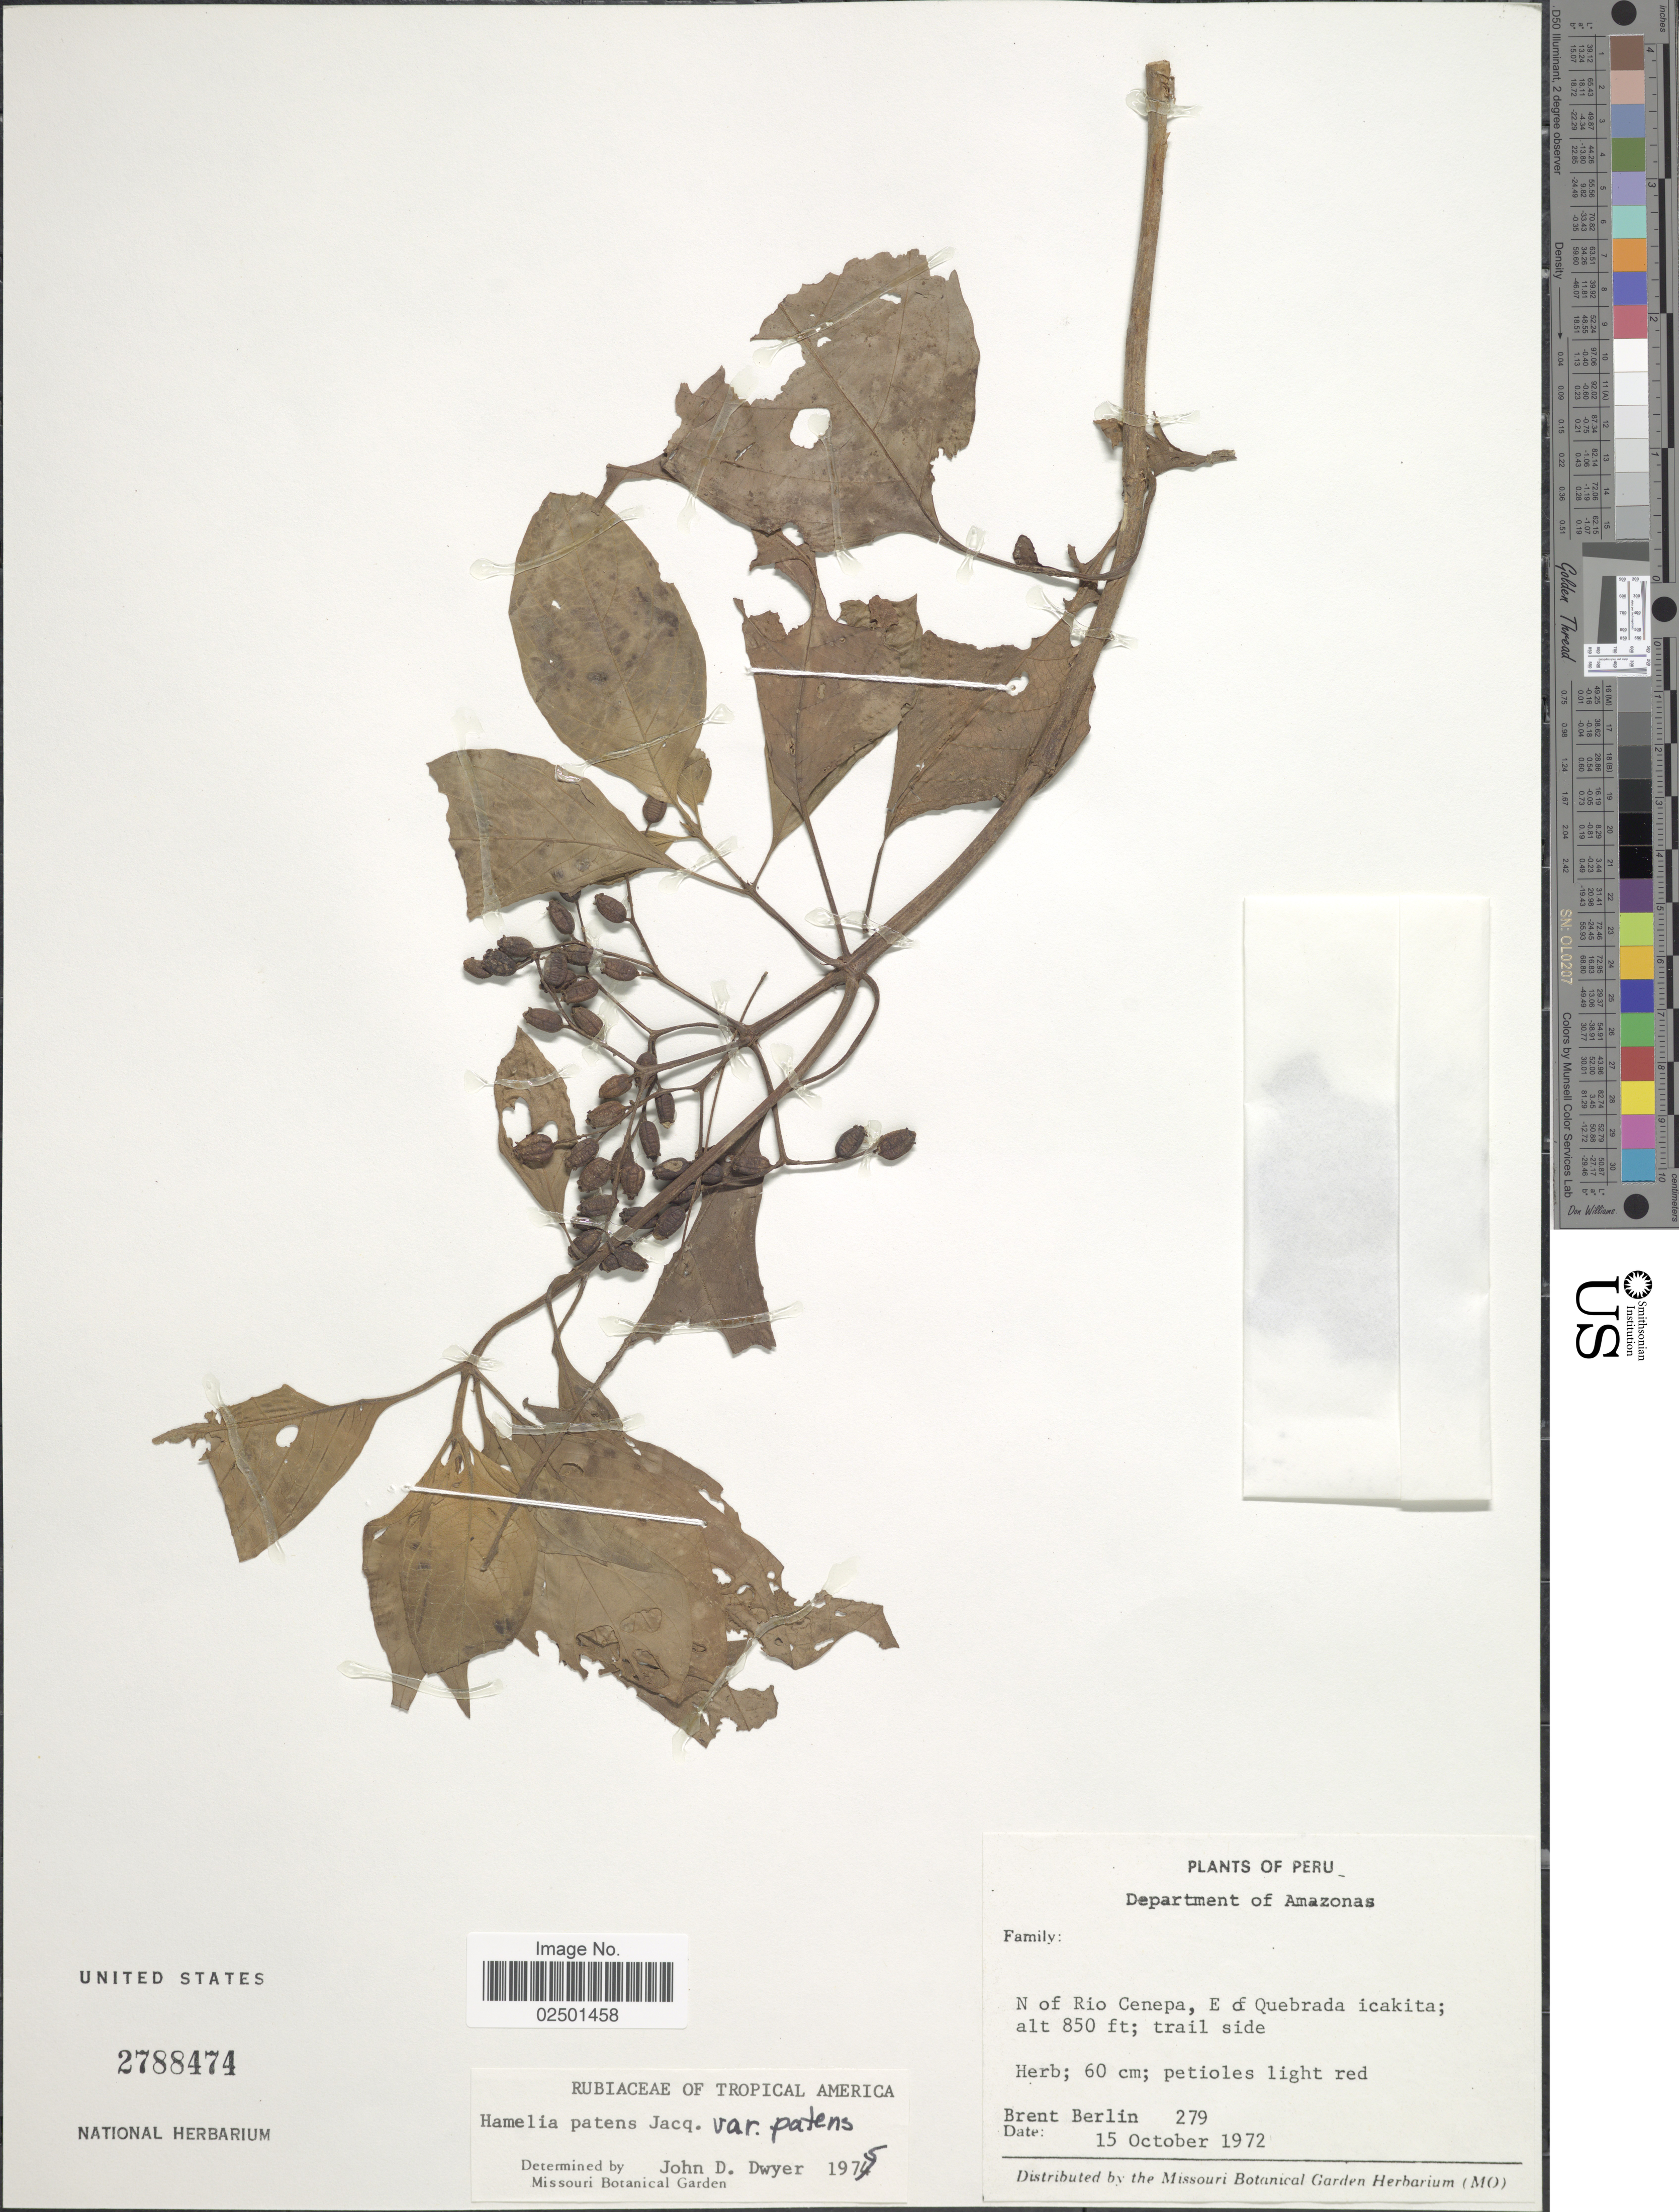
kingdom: Plantae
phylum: Tracheophyta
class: Magnoliopsida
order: Gentianales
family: Rubiaceae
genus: Hamelia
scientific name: Hamelia patens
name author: Jacq.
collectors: B. Berlin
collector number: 279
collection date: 1972-10-15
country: Peru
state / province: Amazonas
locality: Department of Amazonas. N of Rio Cenepa, E of Quebrada icakita; trail side.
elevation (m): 259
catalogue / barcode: US 2788474